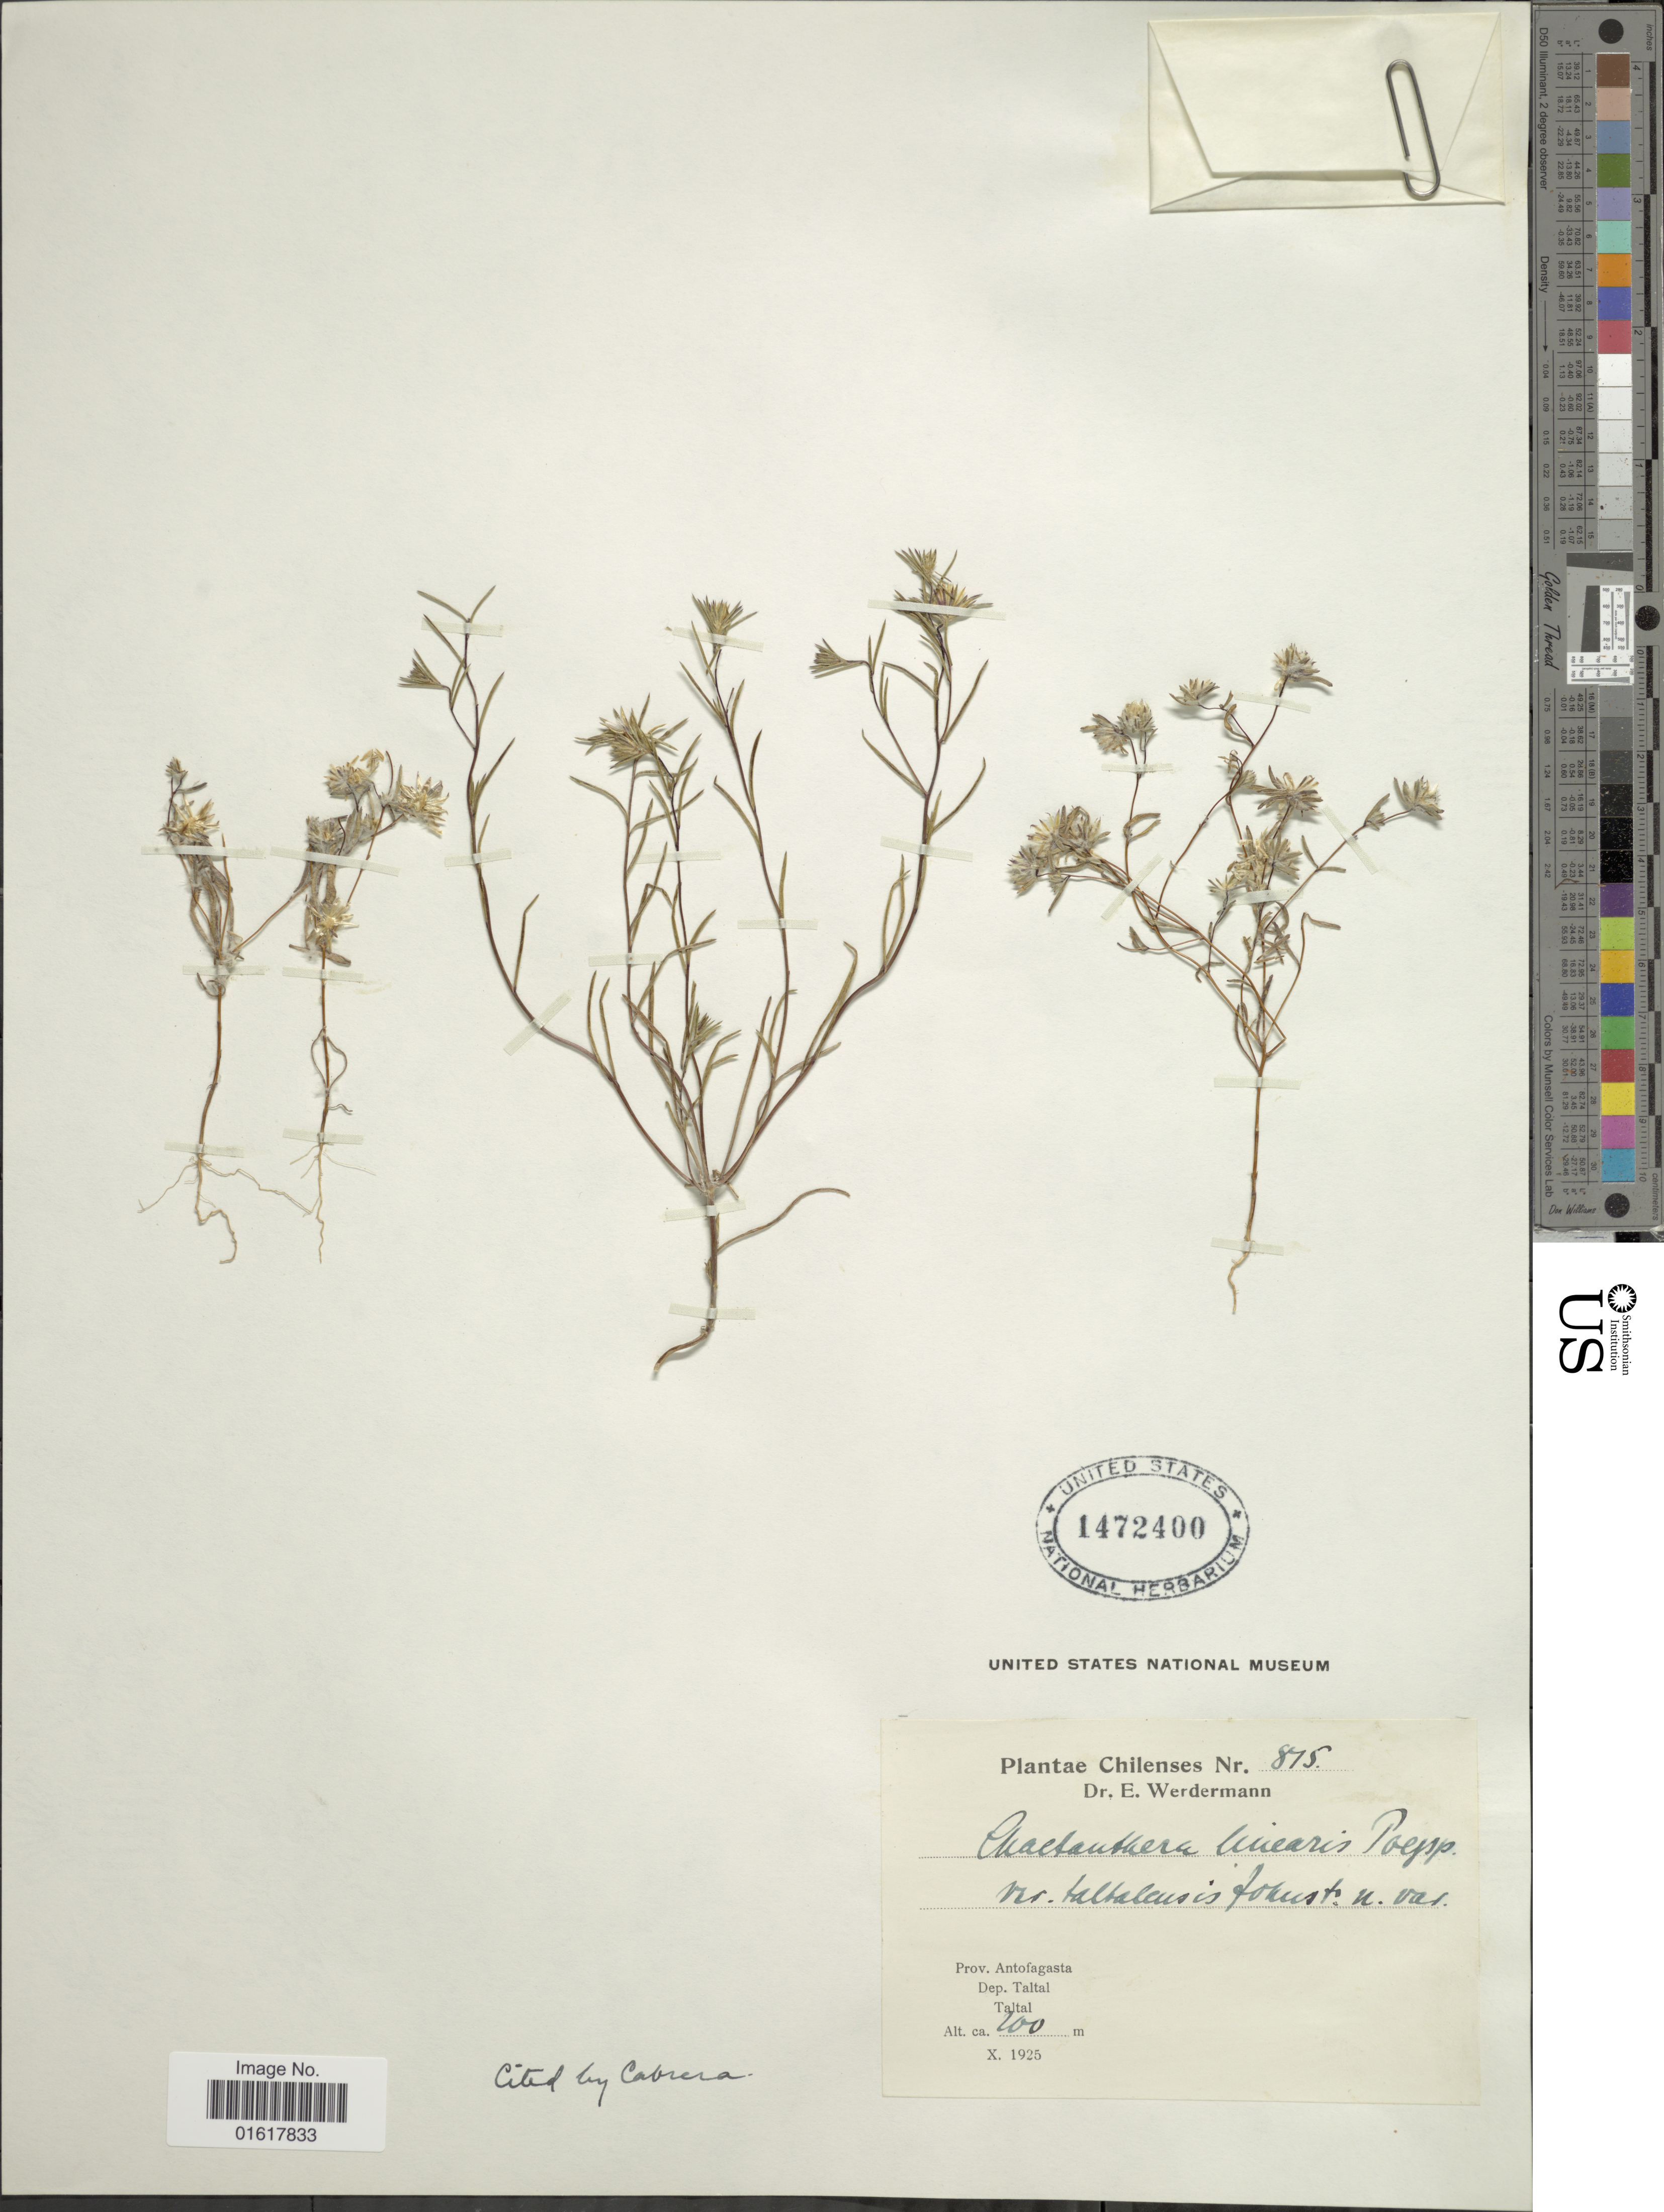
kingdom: Plantae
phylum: Tracheophyta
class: Magnoliopsida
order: Asterales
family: Asteraceae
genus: Chaetanthera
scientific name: Chaetanthera linearis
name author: Poepp. ex Less.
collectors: E. Werdermann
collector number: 875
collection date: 1925-10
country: Chile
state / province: Antofagasta (II)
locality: Dep. Taltal. Taltal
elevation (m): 100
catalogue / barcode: US 1472400